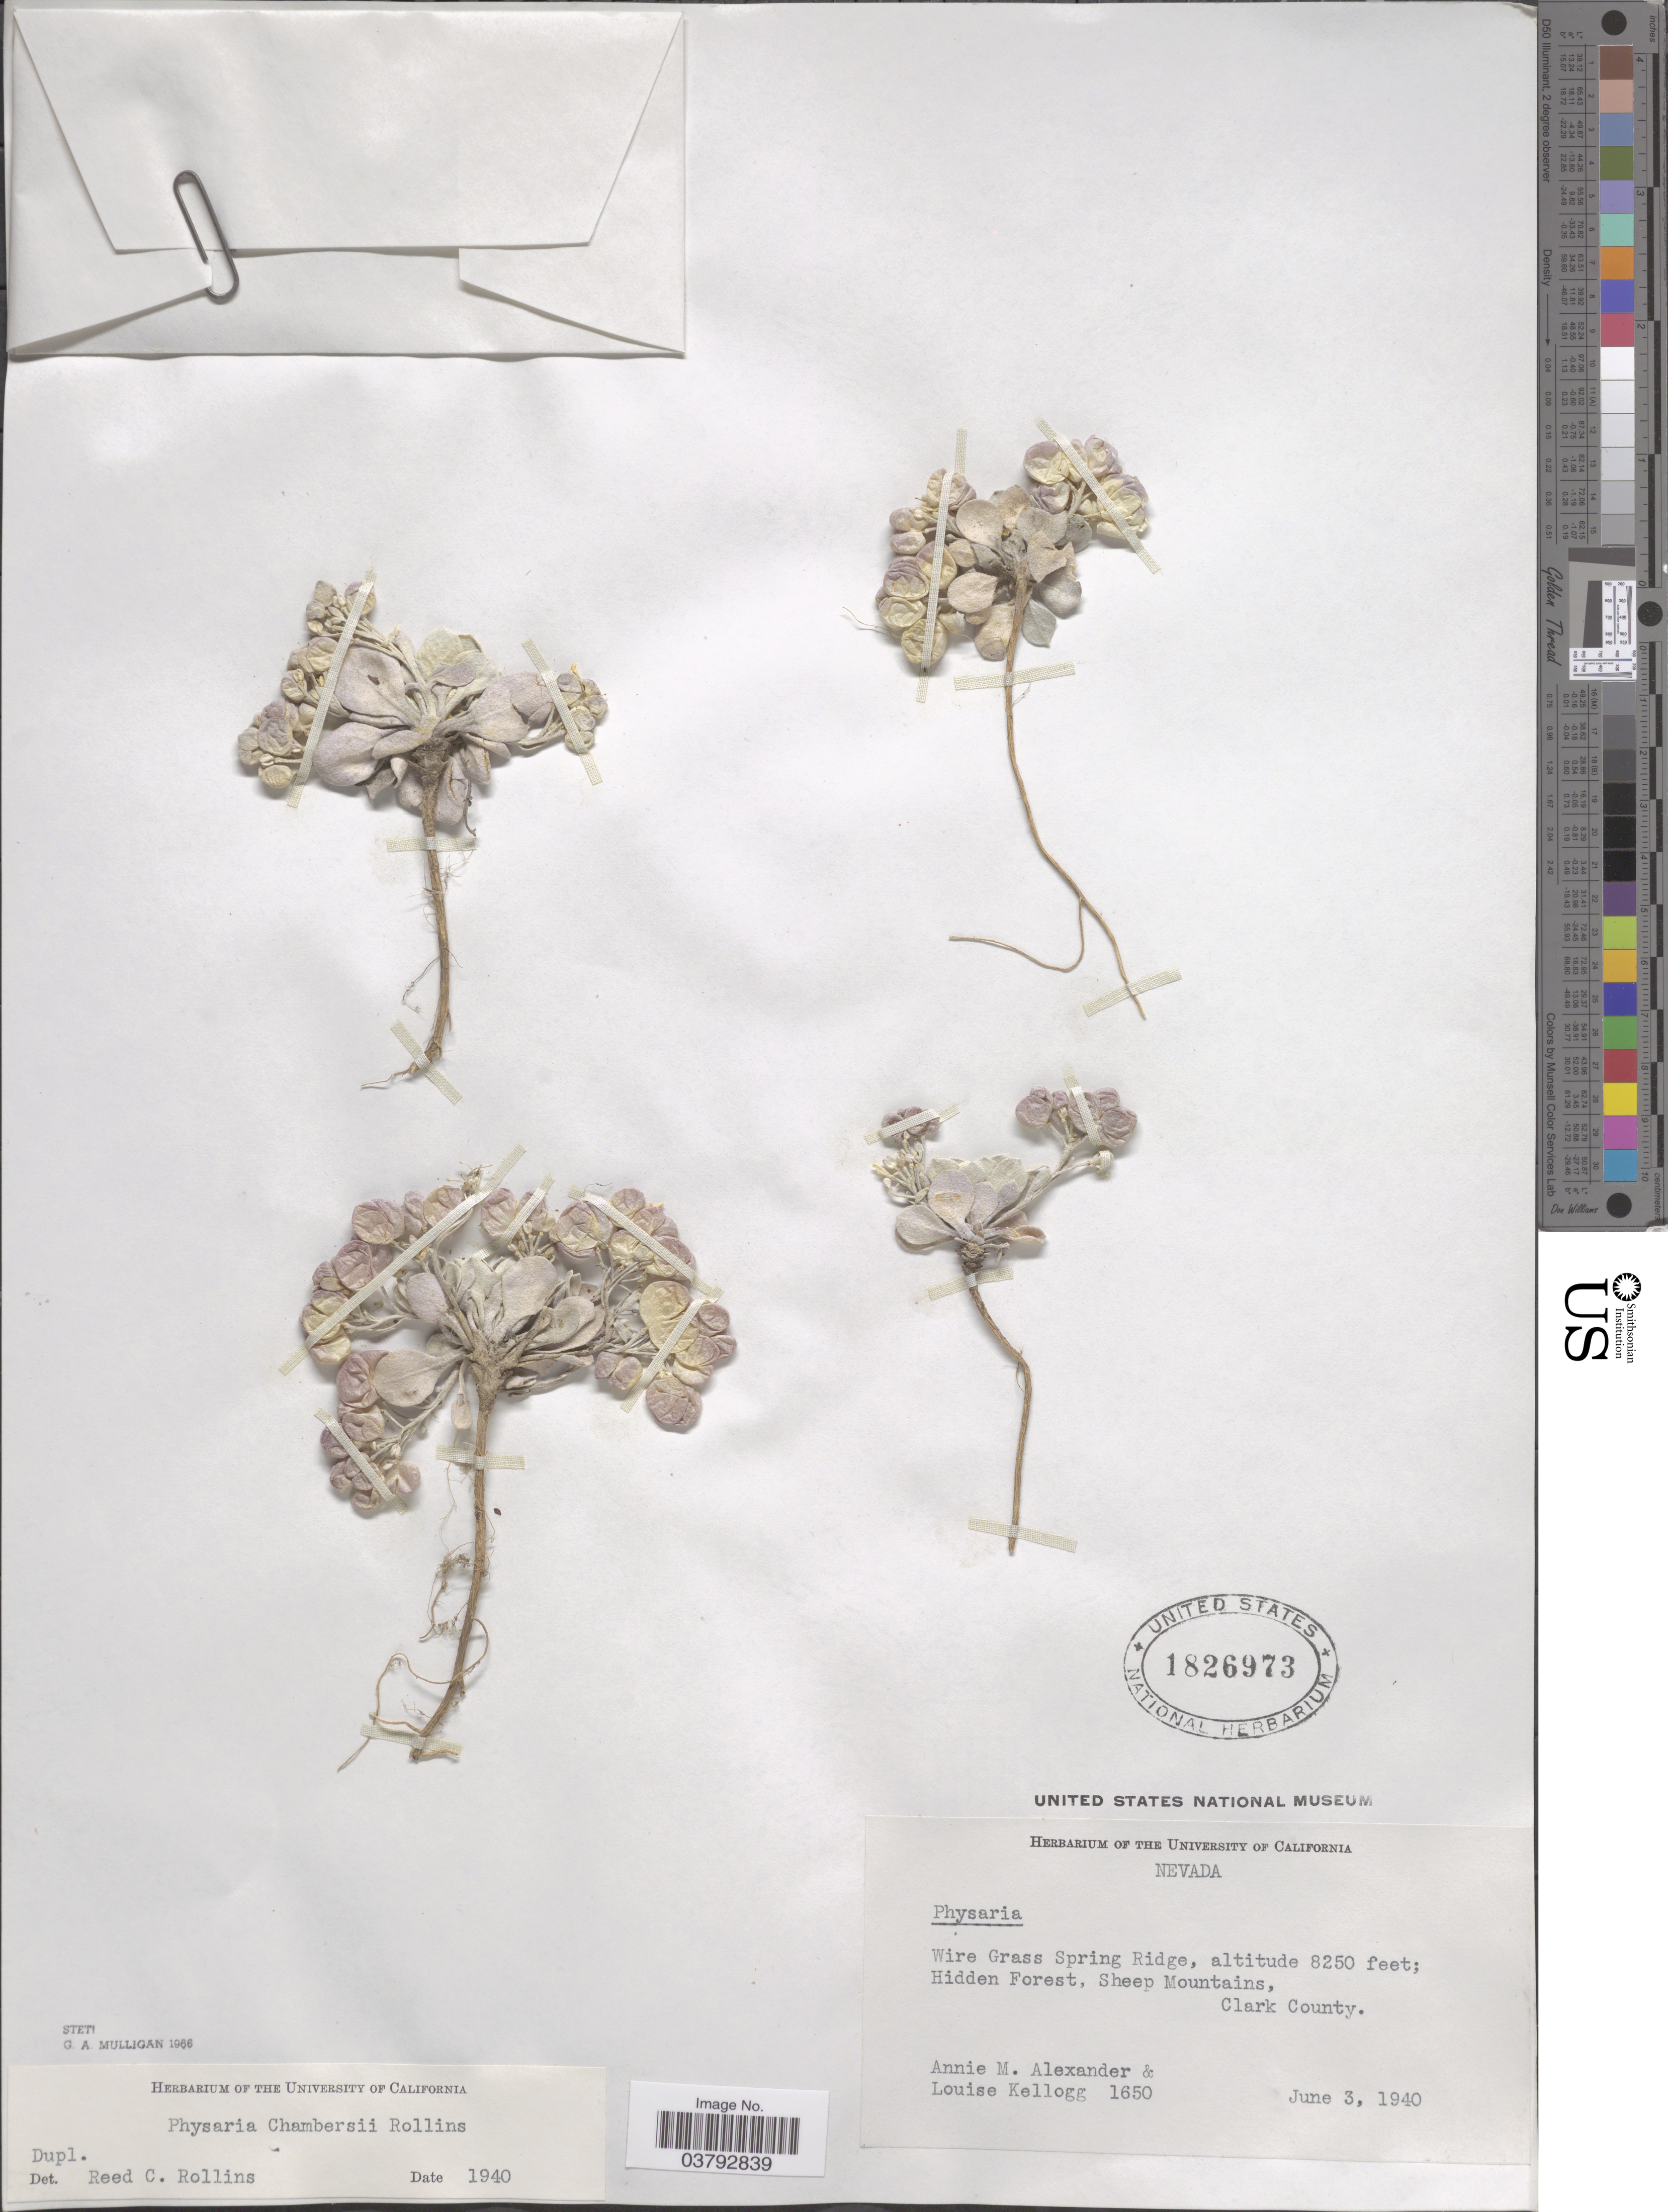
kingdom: Plantae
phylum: Tracheophyta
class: Magnoliopsida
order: Brassicales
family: Brassicaceae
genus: Physaria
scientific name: Physaria chambersii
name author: Rollins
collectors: A. M. Alexander & L. Kellogg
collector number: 1650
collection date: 1940-06-03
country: United States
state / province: Nevada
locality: Wire Grass Spring Ridge. Hidden Forest, Sheep Mountains, Clark County.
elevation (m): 2515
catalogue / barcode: US 1826973